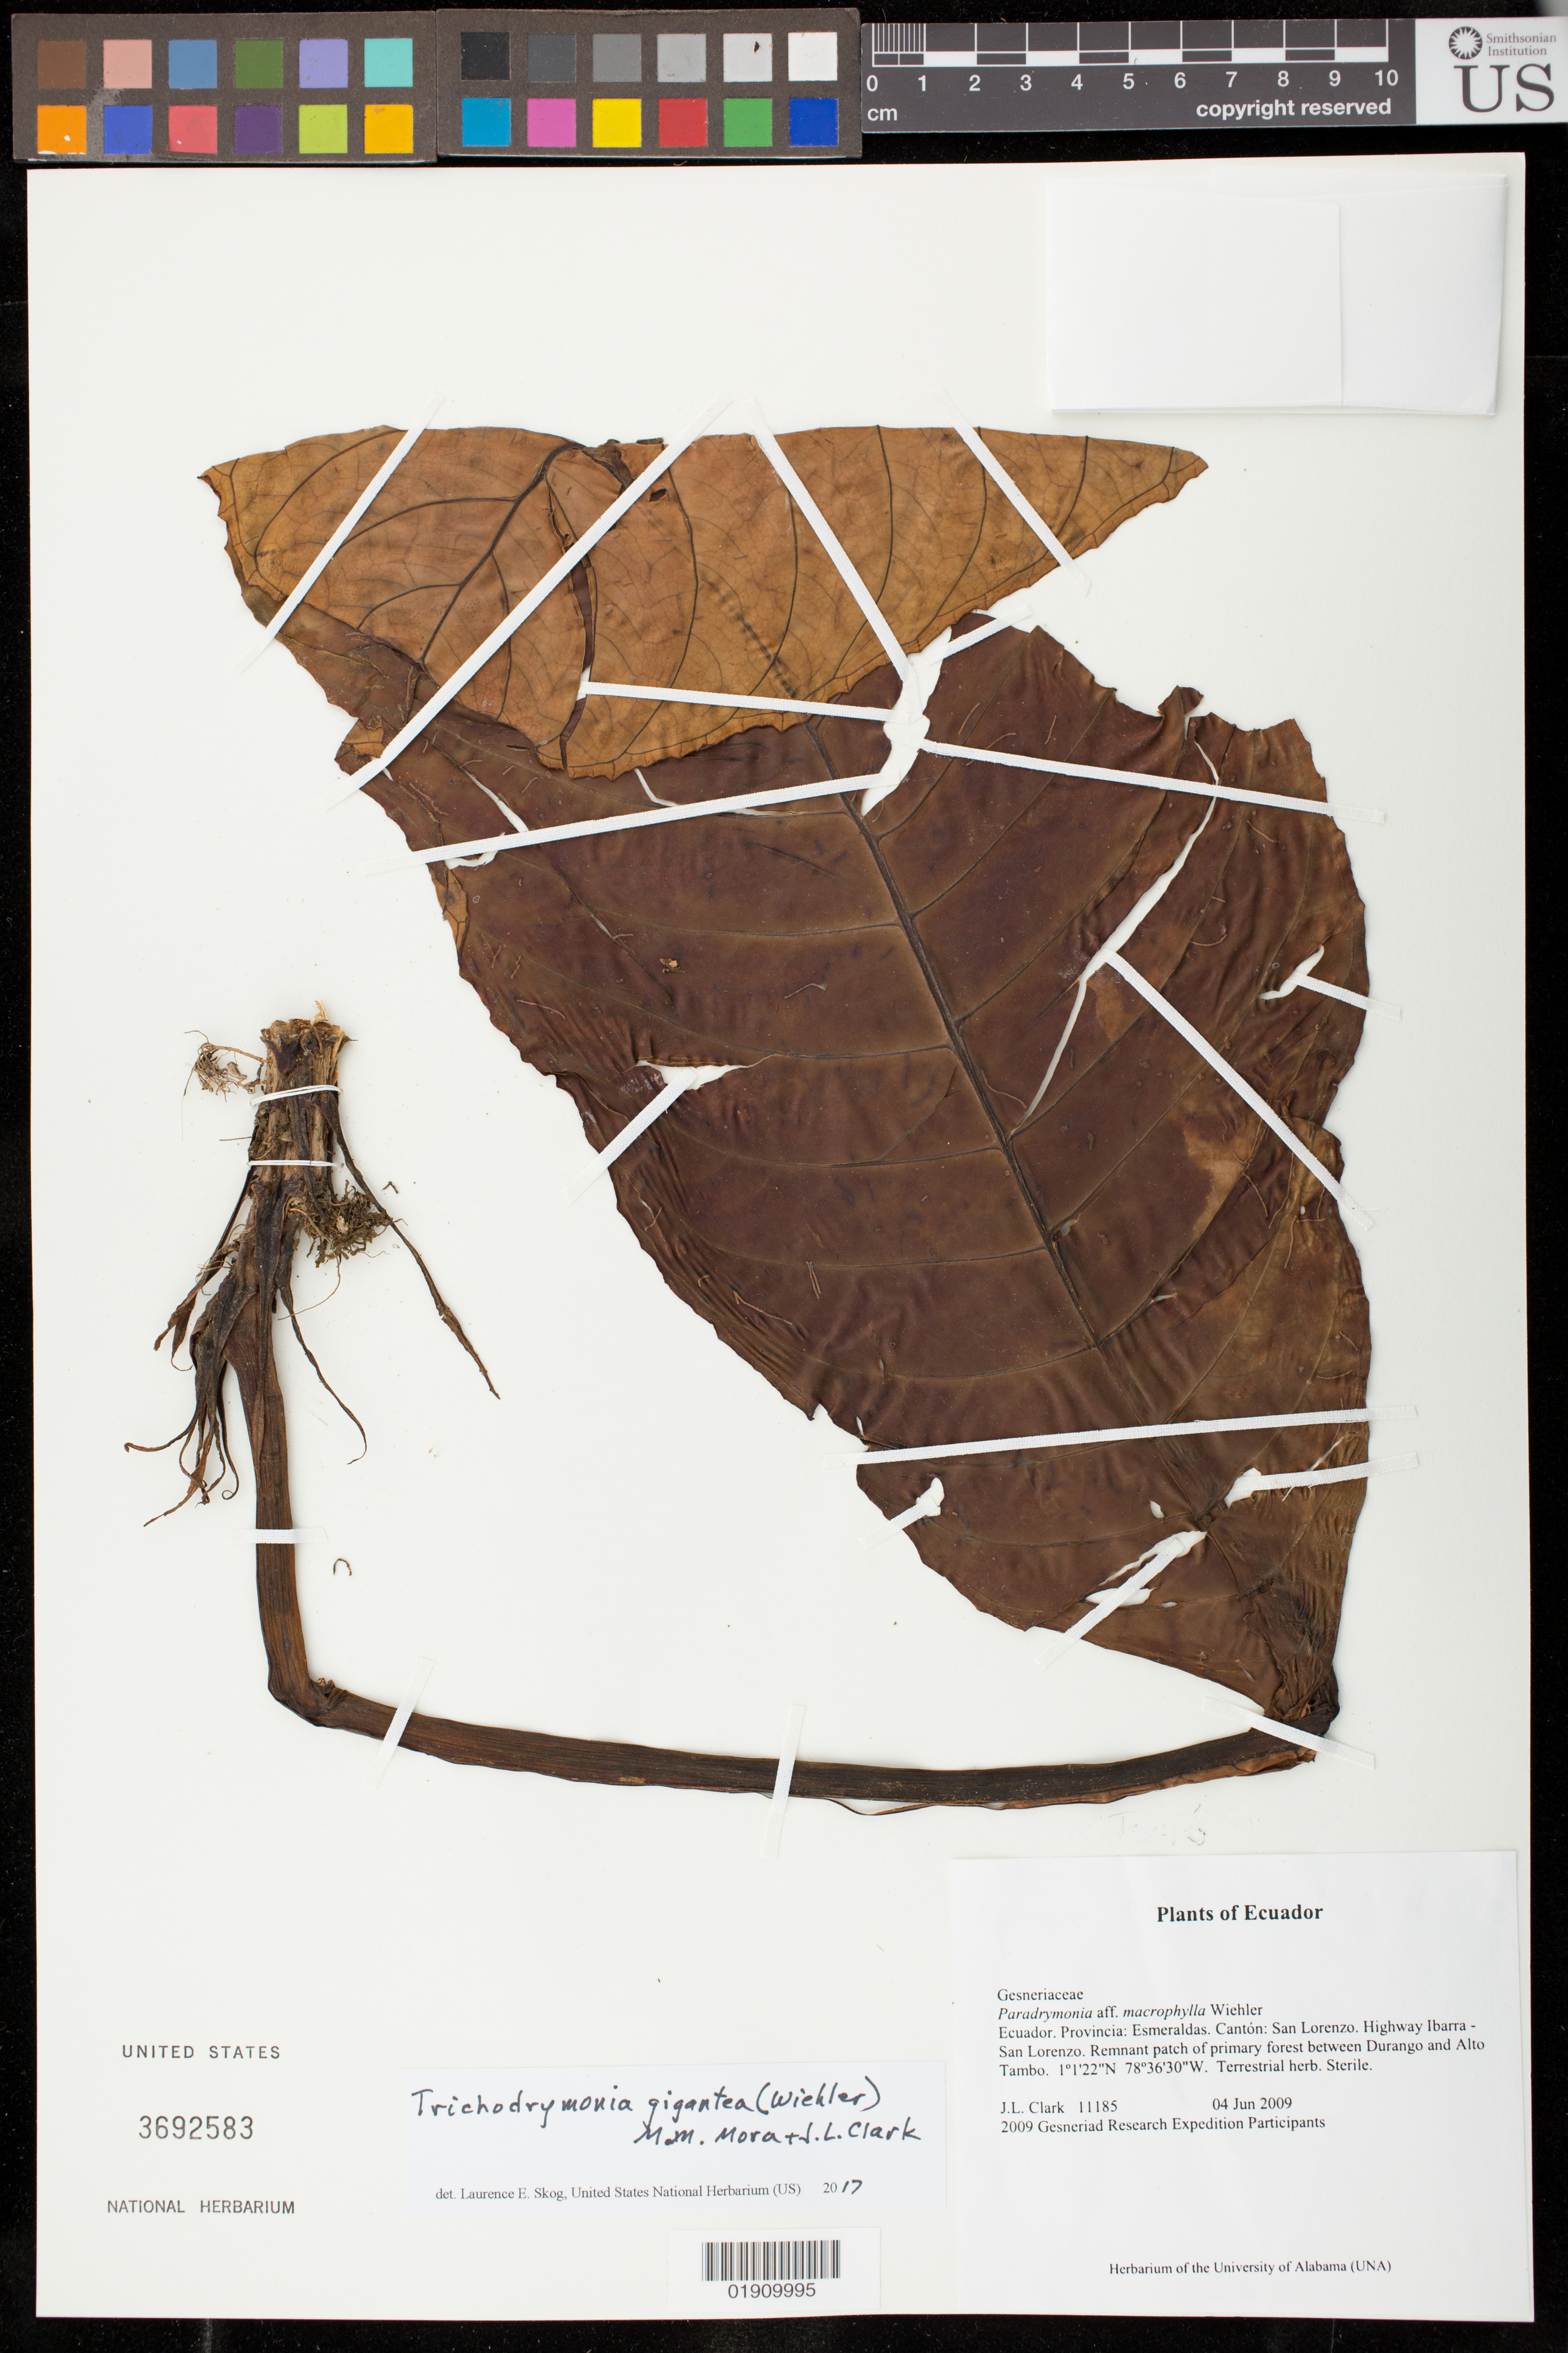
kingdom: Plantae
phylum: Tracheophyta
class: Magnoliopsida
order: Lamiales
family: Gesneriaceae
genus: Trichodrymonia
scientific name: Trichodrymonia gigantea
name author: (Wiehler) M.M. Mora & J.L. Clark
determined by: Skog, Laurence E.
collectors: J. L. Clark & 2009 Gesneriad Research Expedition Participants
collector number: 11185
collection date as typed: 04 Jun 2009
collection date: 2009-06-04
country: Ecuador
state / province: Esmeraldas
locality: Provincia: Esmeraldas. Cantón: San Lorenzo. Highway Ibarra - San Lorenzo. Remnant patch of primary forest between Durango and Alto Tambo.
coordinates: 1 01 22 N, 78 36 30 W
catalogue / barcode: US 3692583